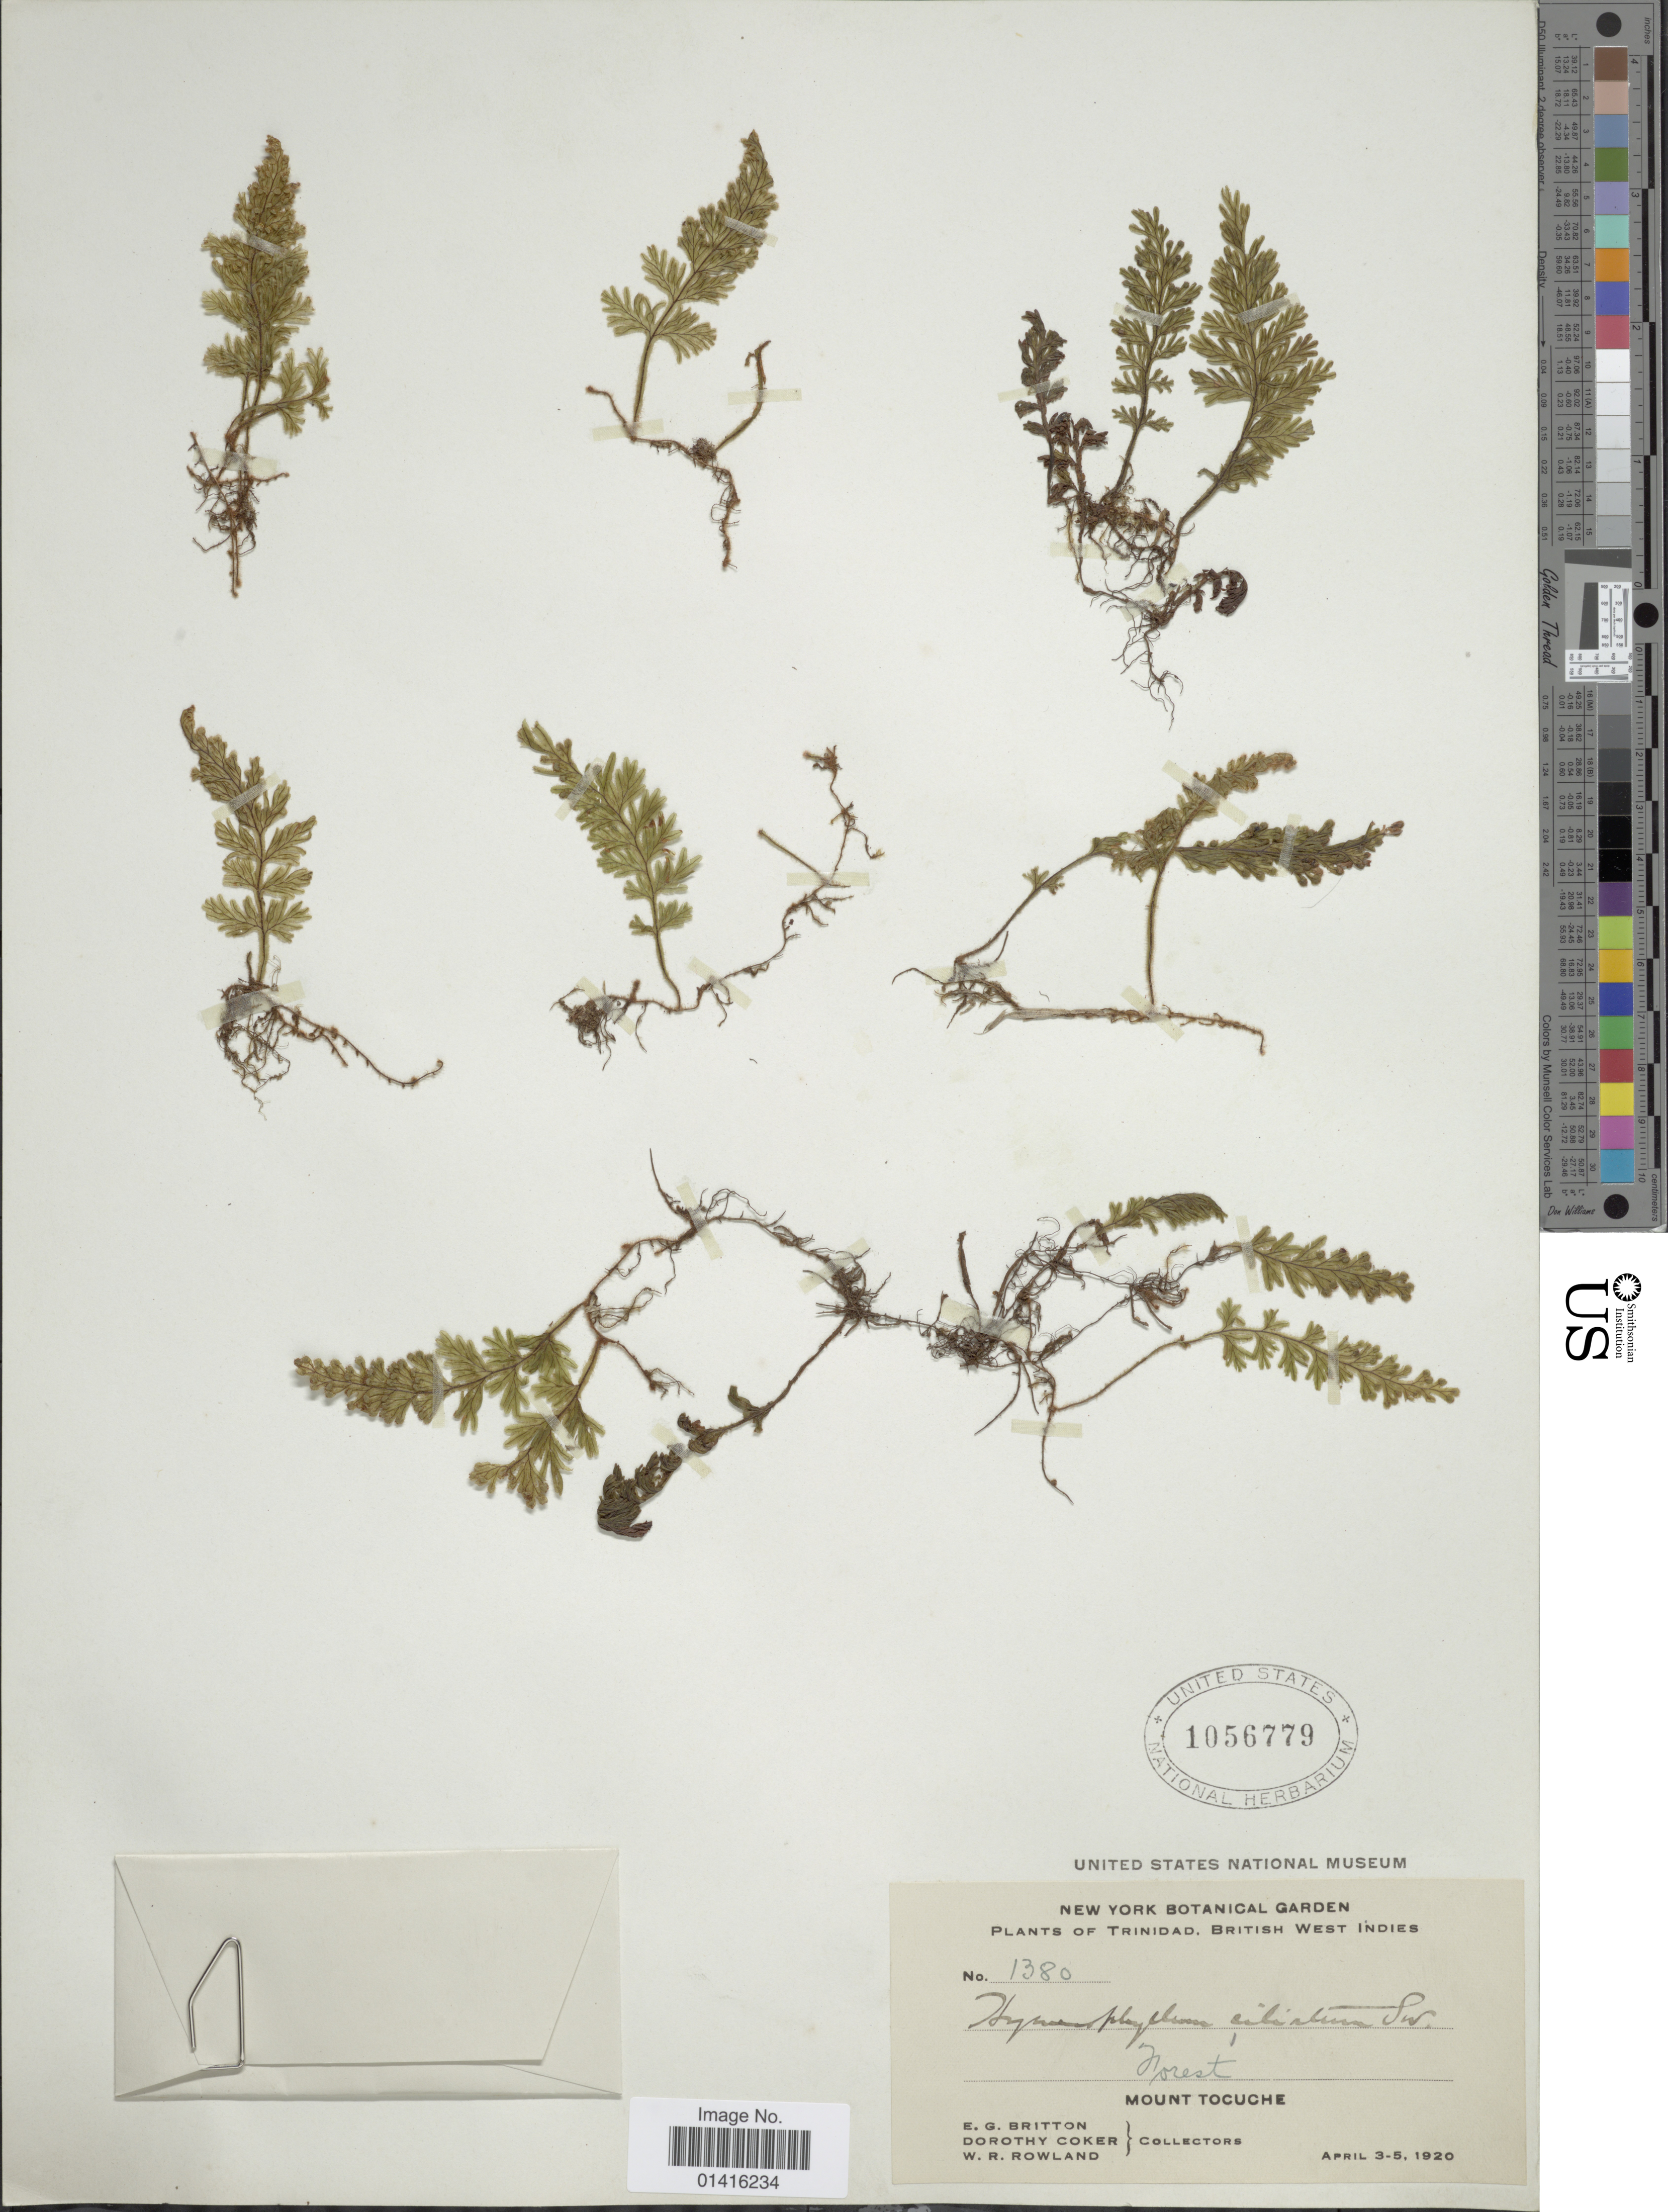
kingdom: Plantae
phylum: Tracheophyta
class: Polypodiopsida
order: Hymenophyllales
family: Hymenophyllaceae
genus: Hymenophyllum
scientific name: Hymenophyllum hirsutum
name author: (L.) Sw.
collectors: E. G. Britton, D. Coker & W. Rowland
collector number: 1380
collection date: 1920-04-03/1920-04-05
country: Trinidad and Tobago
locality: Trinidad, British West Indies, Mount Tocuche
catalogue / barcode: US 1056779